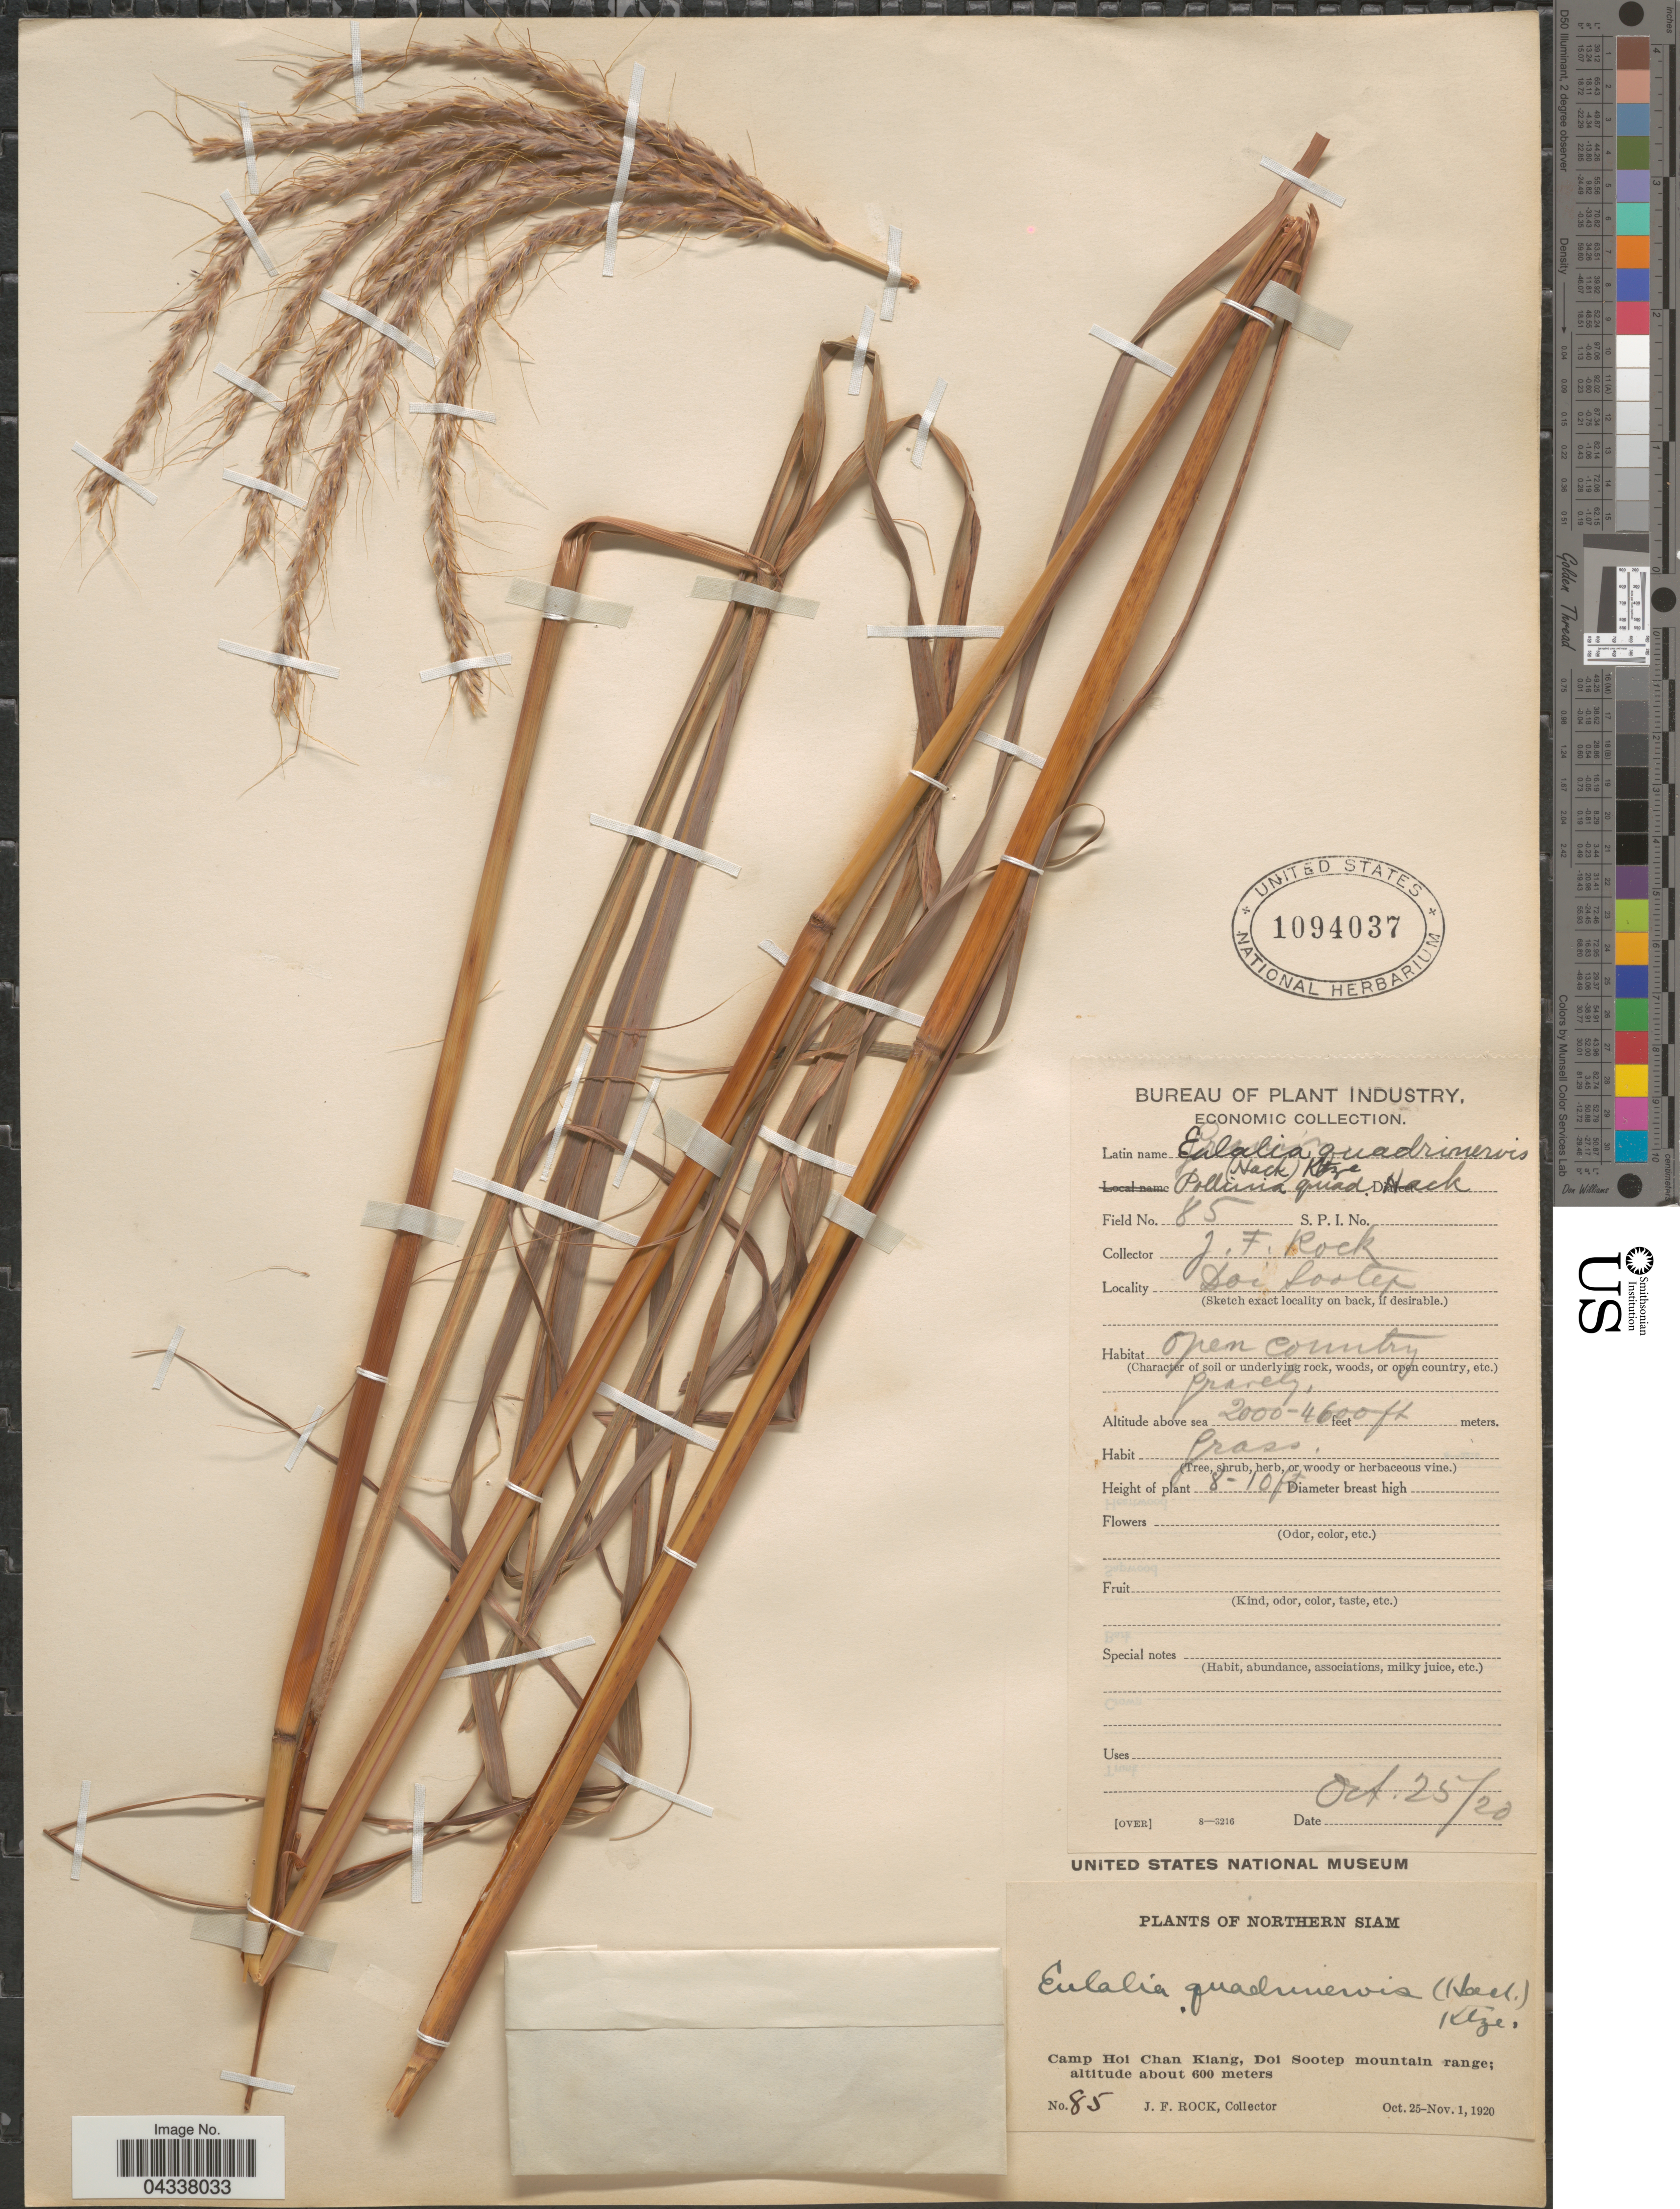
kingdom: Plantae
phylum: Tracheophyta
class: Liliopsida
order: Poales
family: Poaceae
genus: Pseudopogonatherum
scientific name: Pseudopogonatherum quadrinerve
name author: (Hack.) Ohwi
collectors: J. Rock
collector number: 85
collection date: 1920-10-25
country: Thailand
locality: Northern Siam. Camp Hoi Chan Kiang, Doi Sootep mountain range.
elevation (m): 600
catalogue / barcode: US 1094037